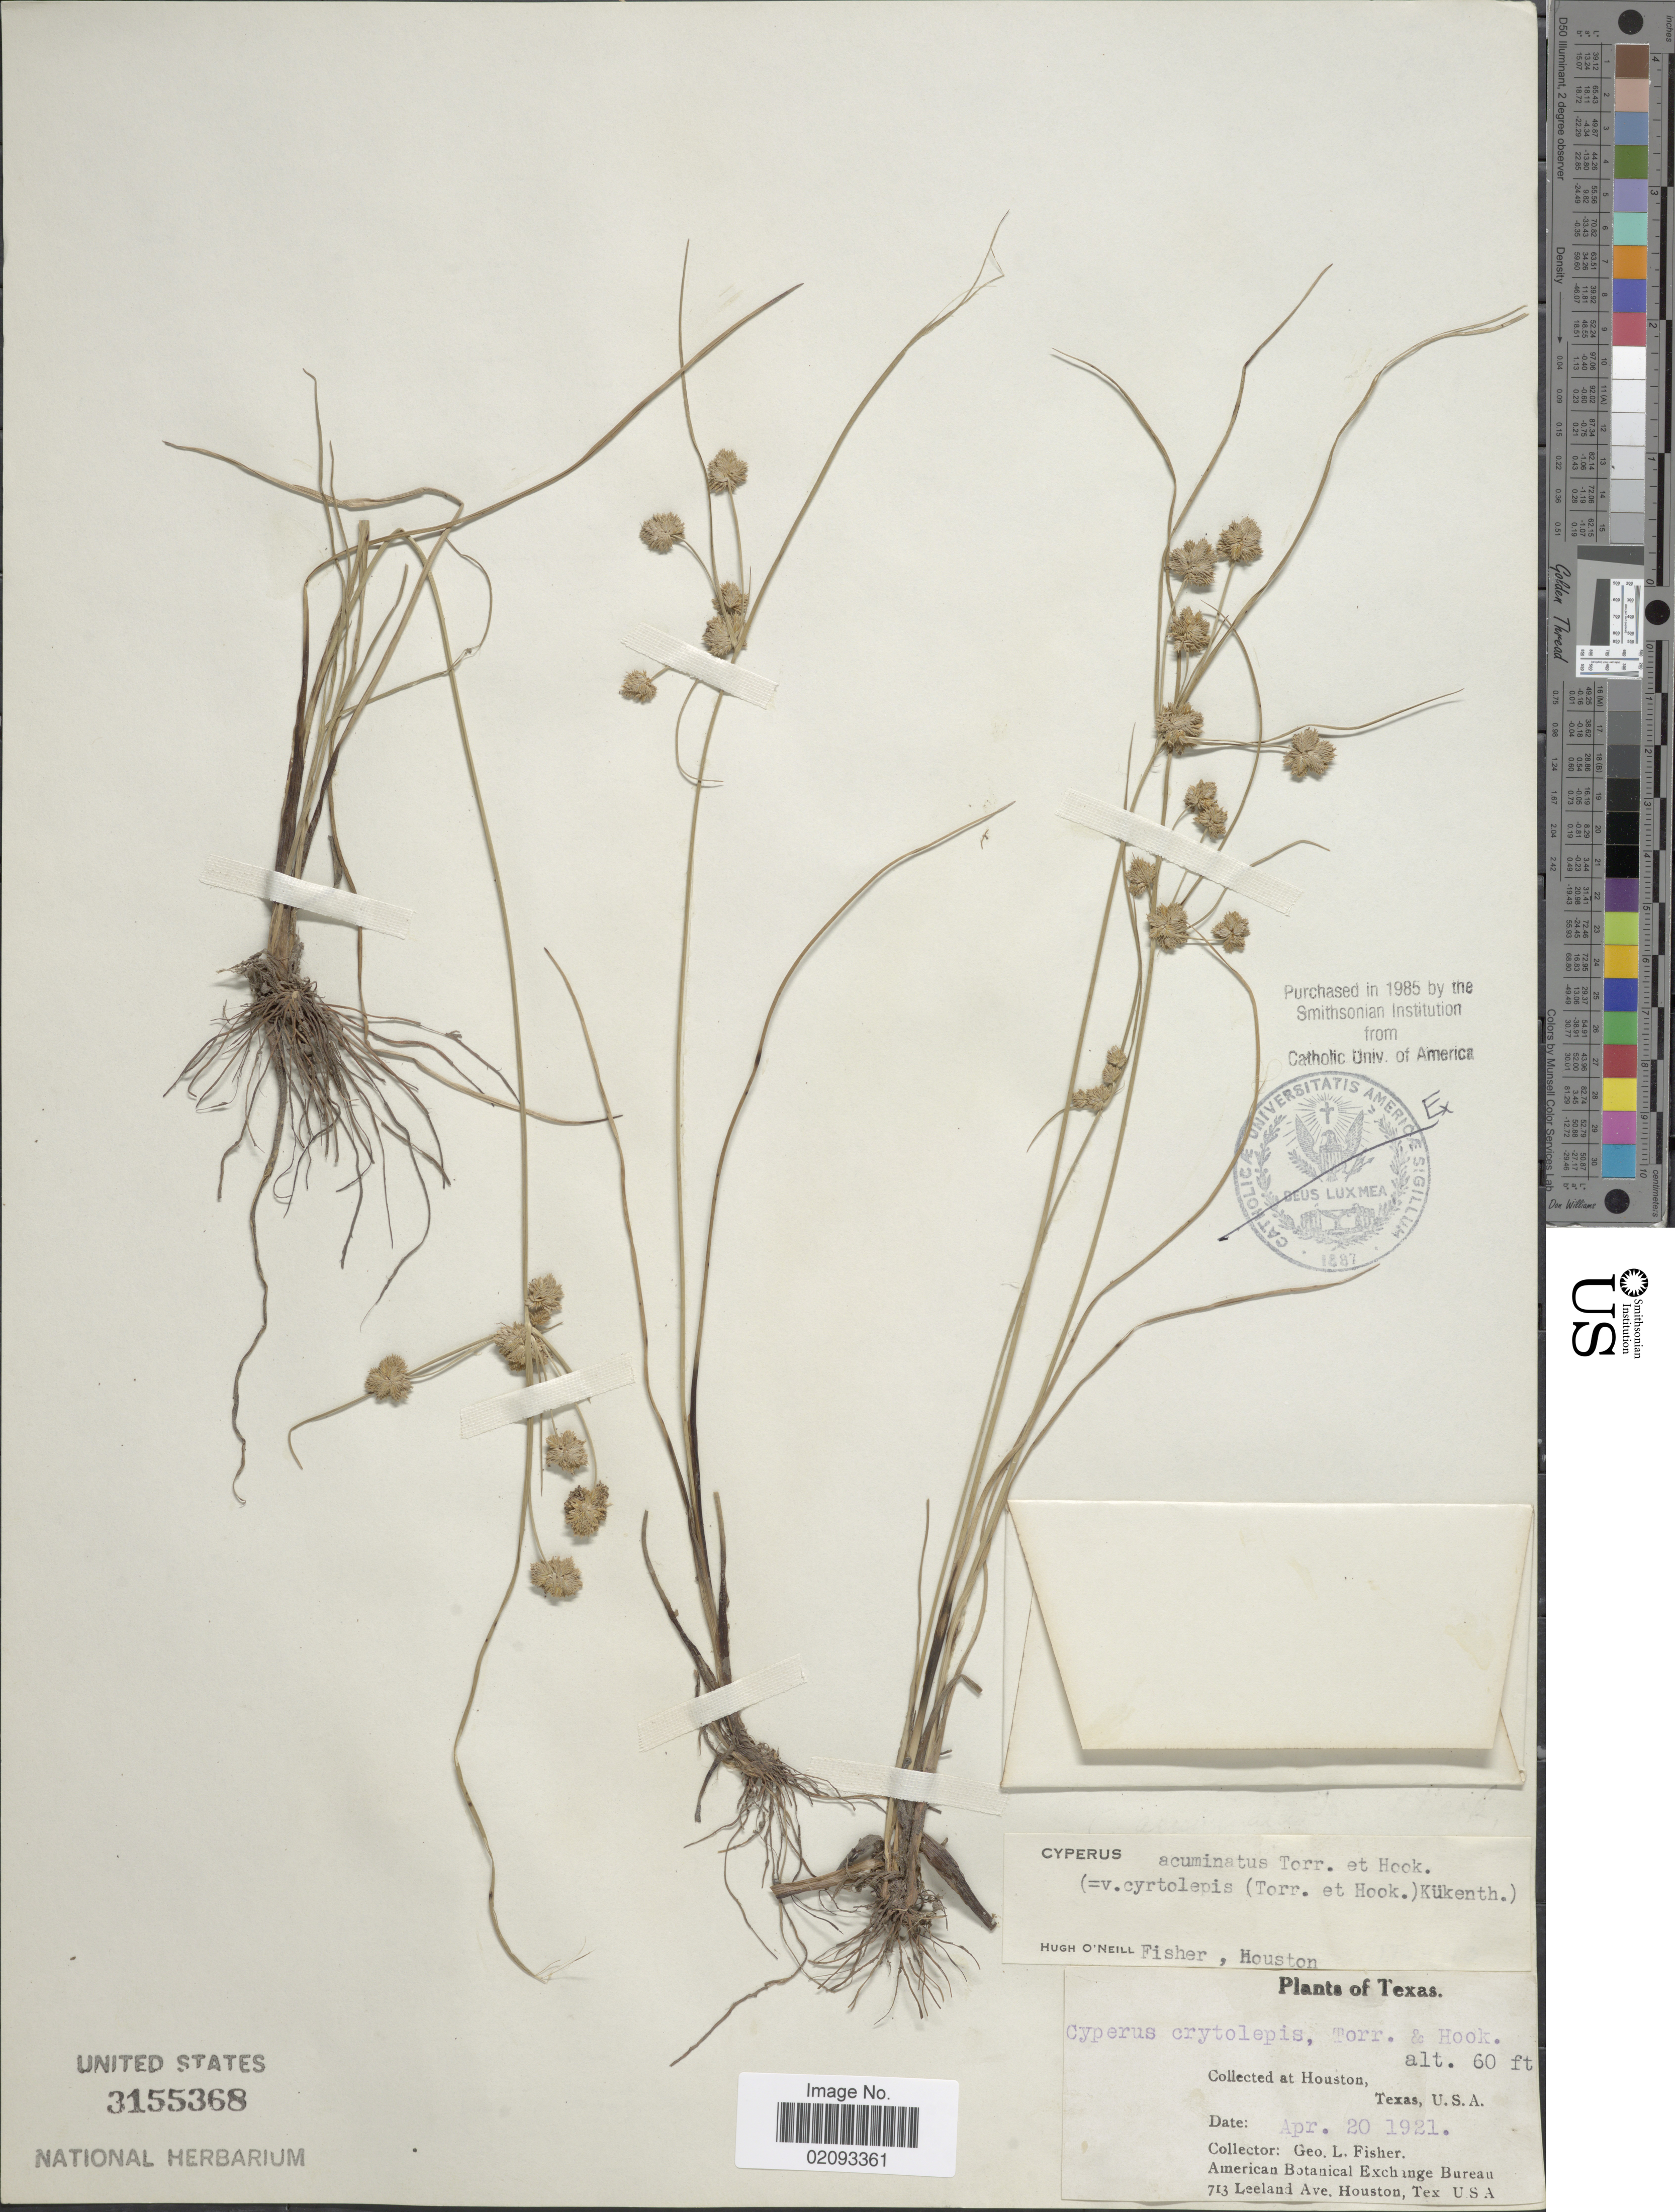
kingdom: Plantae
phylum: Tracheophyta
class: Liliopsida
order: Poales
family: Cyperaceae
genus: Cyperus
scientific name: Cyperus acuminatus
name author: Torr. & Hook.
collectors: G. L. Fisher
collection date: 1921-04-20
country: United States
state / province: Texas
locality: Houston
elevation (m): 18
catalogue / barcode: US 3155368